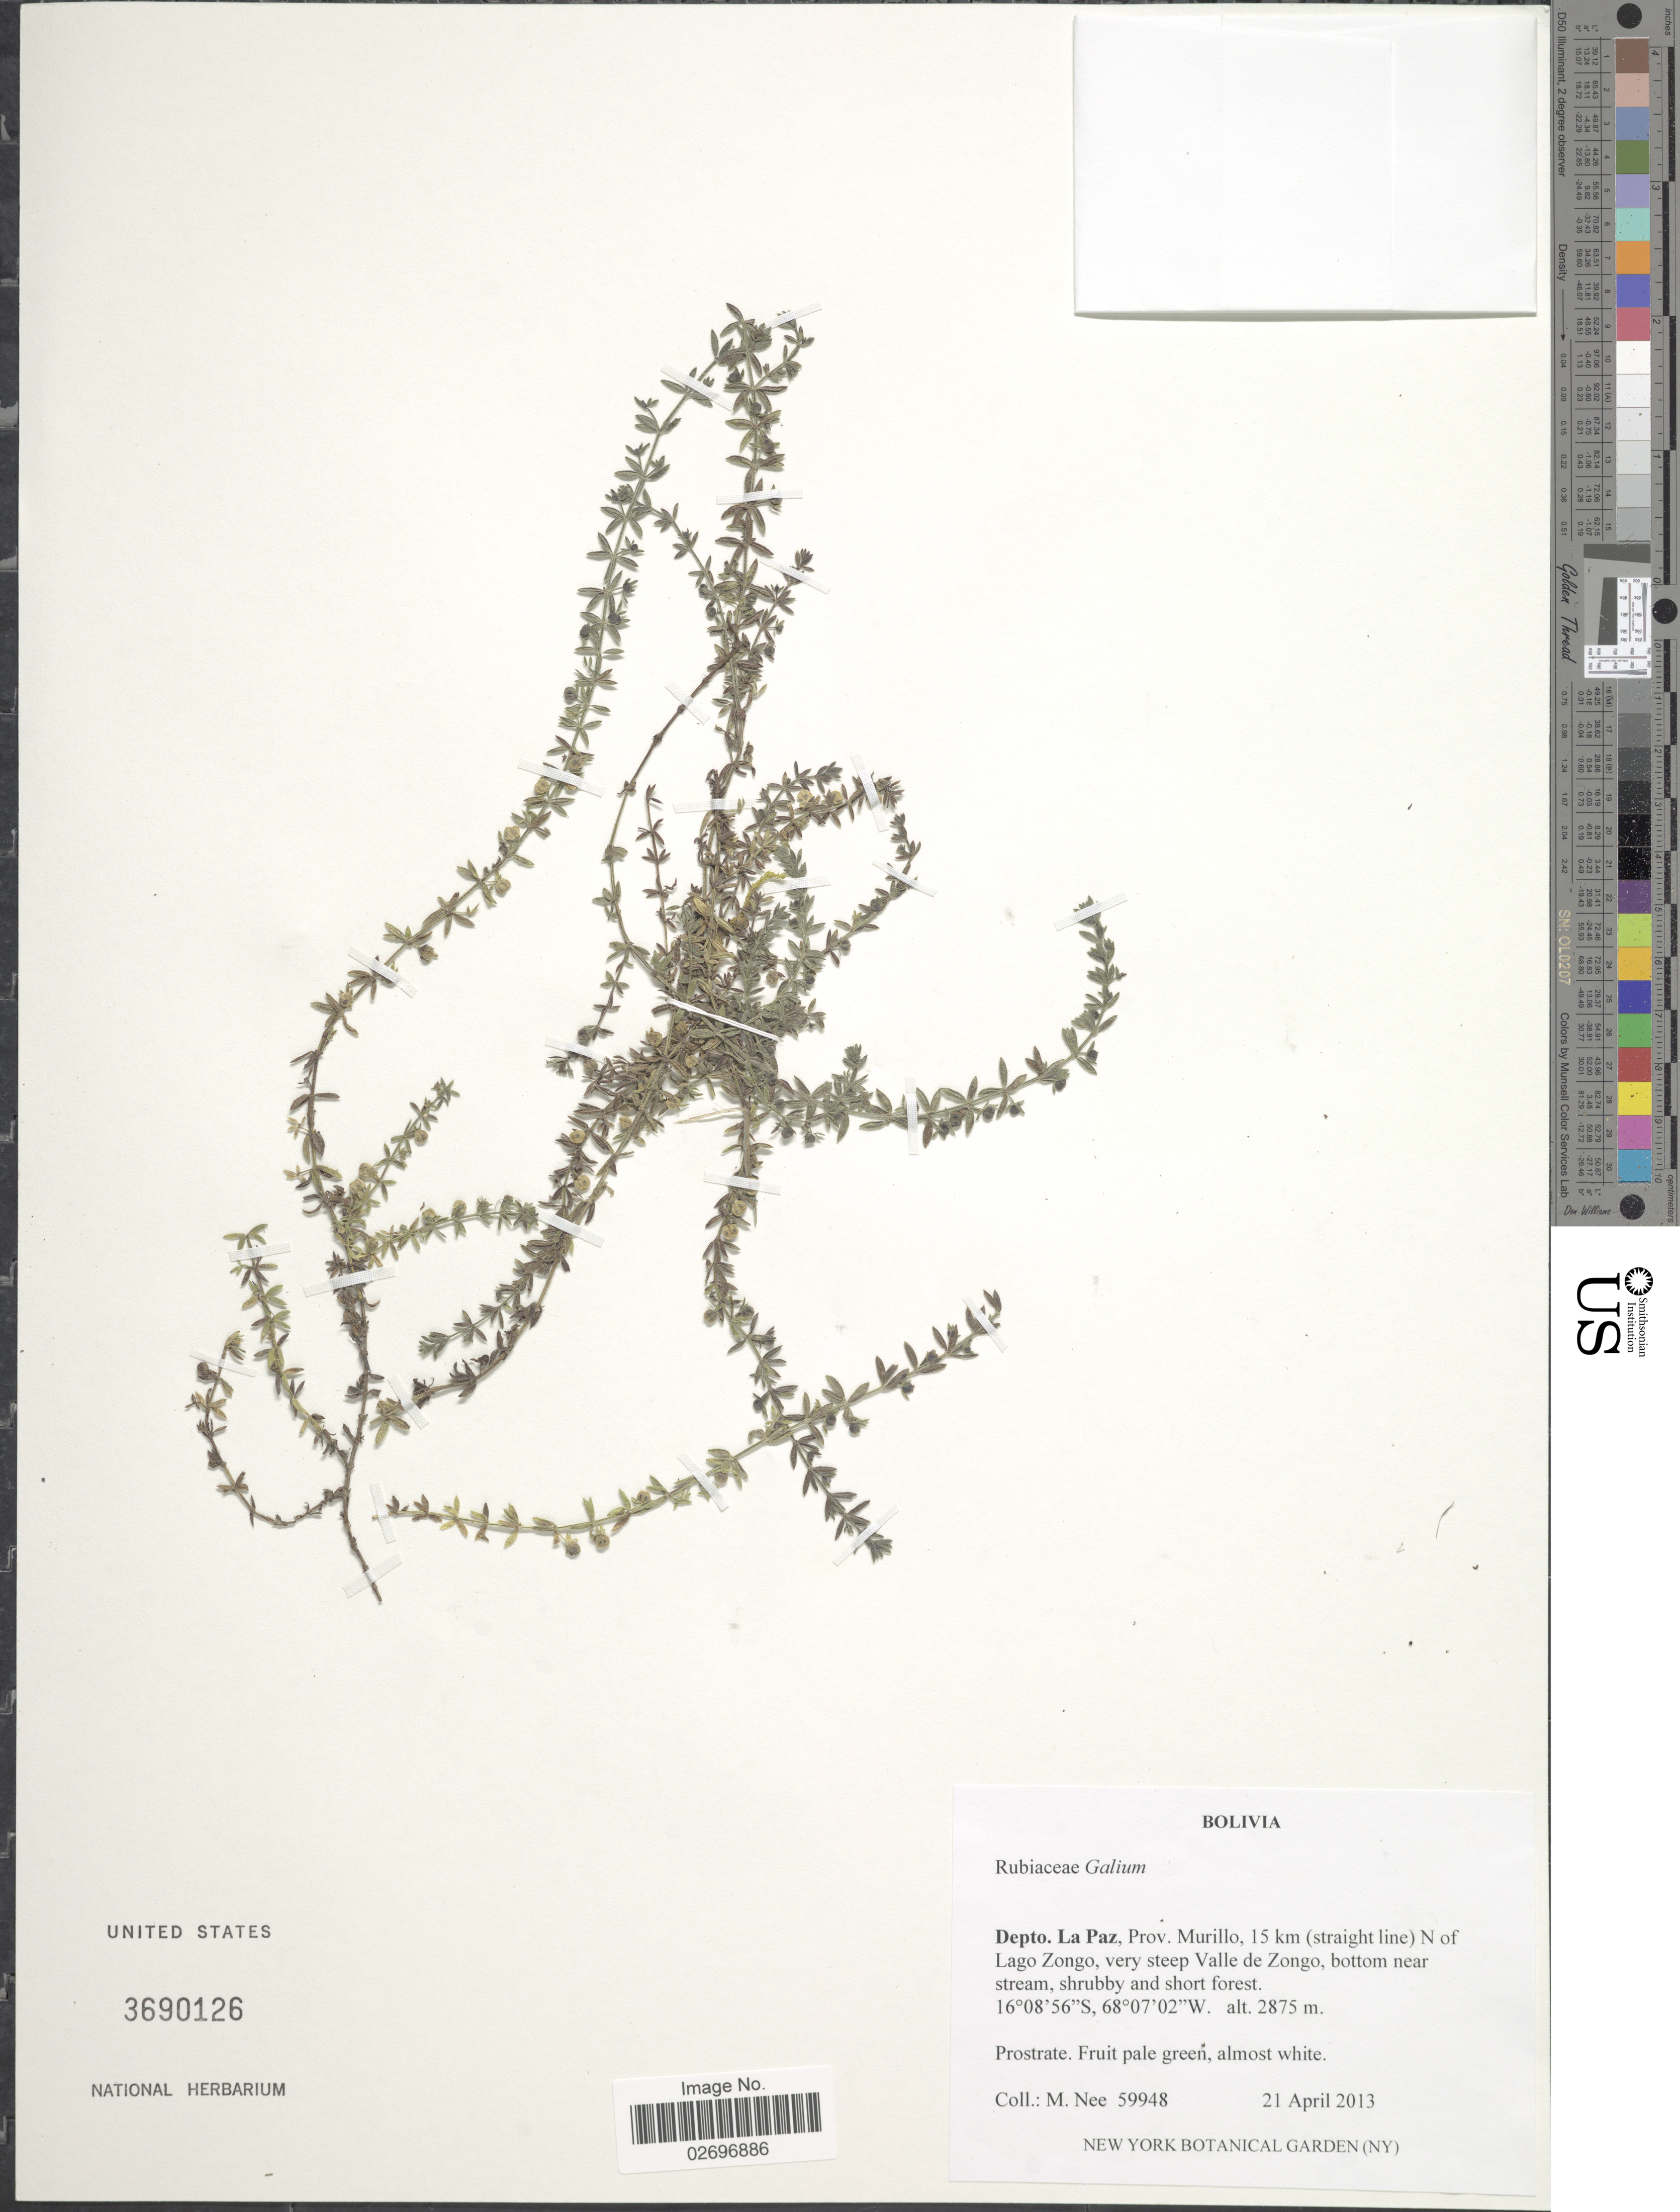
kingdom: Plantae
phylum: Tracheophyta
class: Magnoliopsida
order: Gentianales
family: Rubiaceae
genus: Galium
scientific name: Galium sp.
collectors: M. Nee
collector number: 59948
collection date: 2013-04-21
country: Bolivia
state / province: La Paz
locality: Prov. Murillo, 15 km (straight line) N of Lago Zongo, very steep Valle de Zongo, bottom near stream, shrubby and short forest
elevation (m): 2875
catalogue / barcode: US 3690126